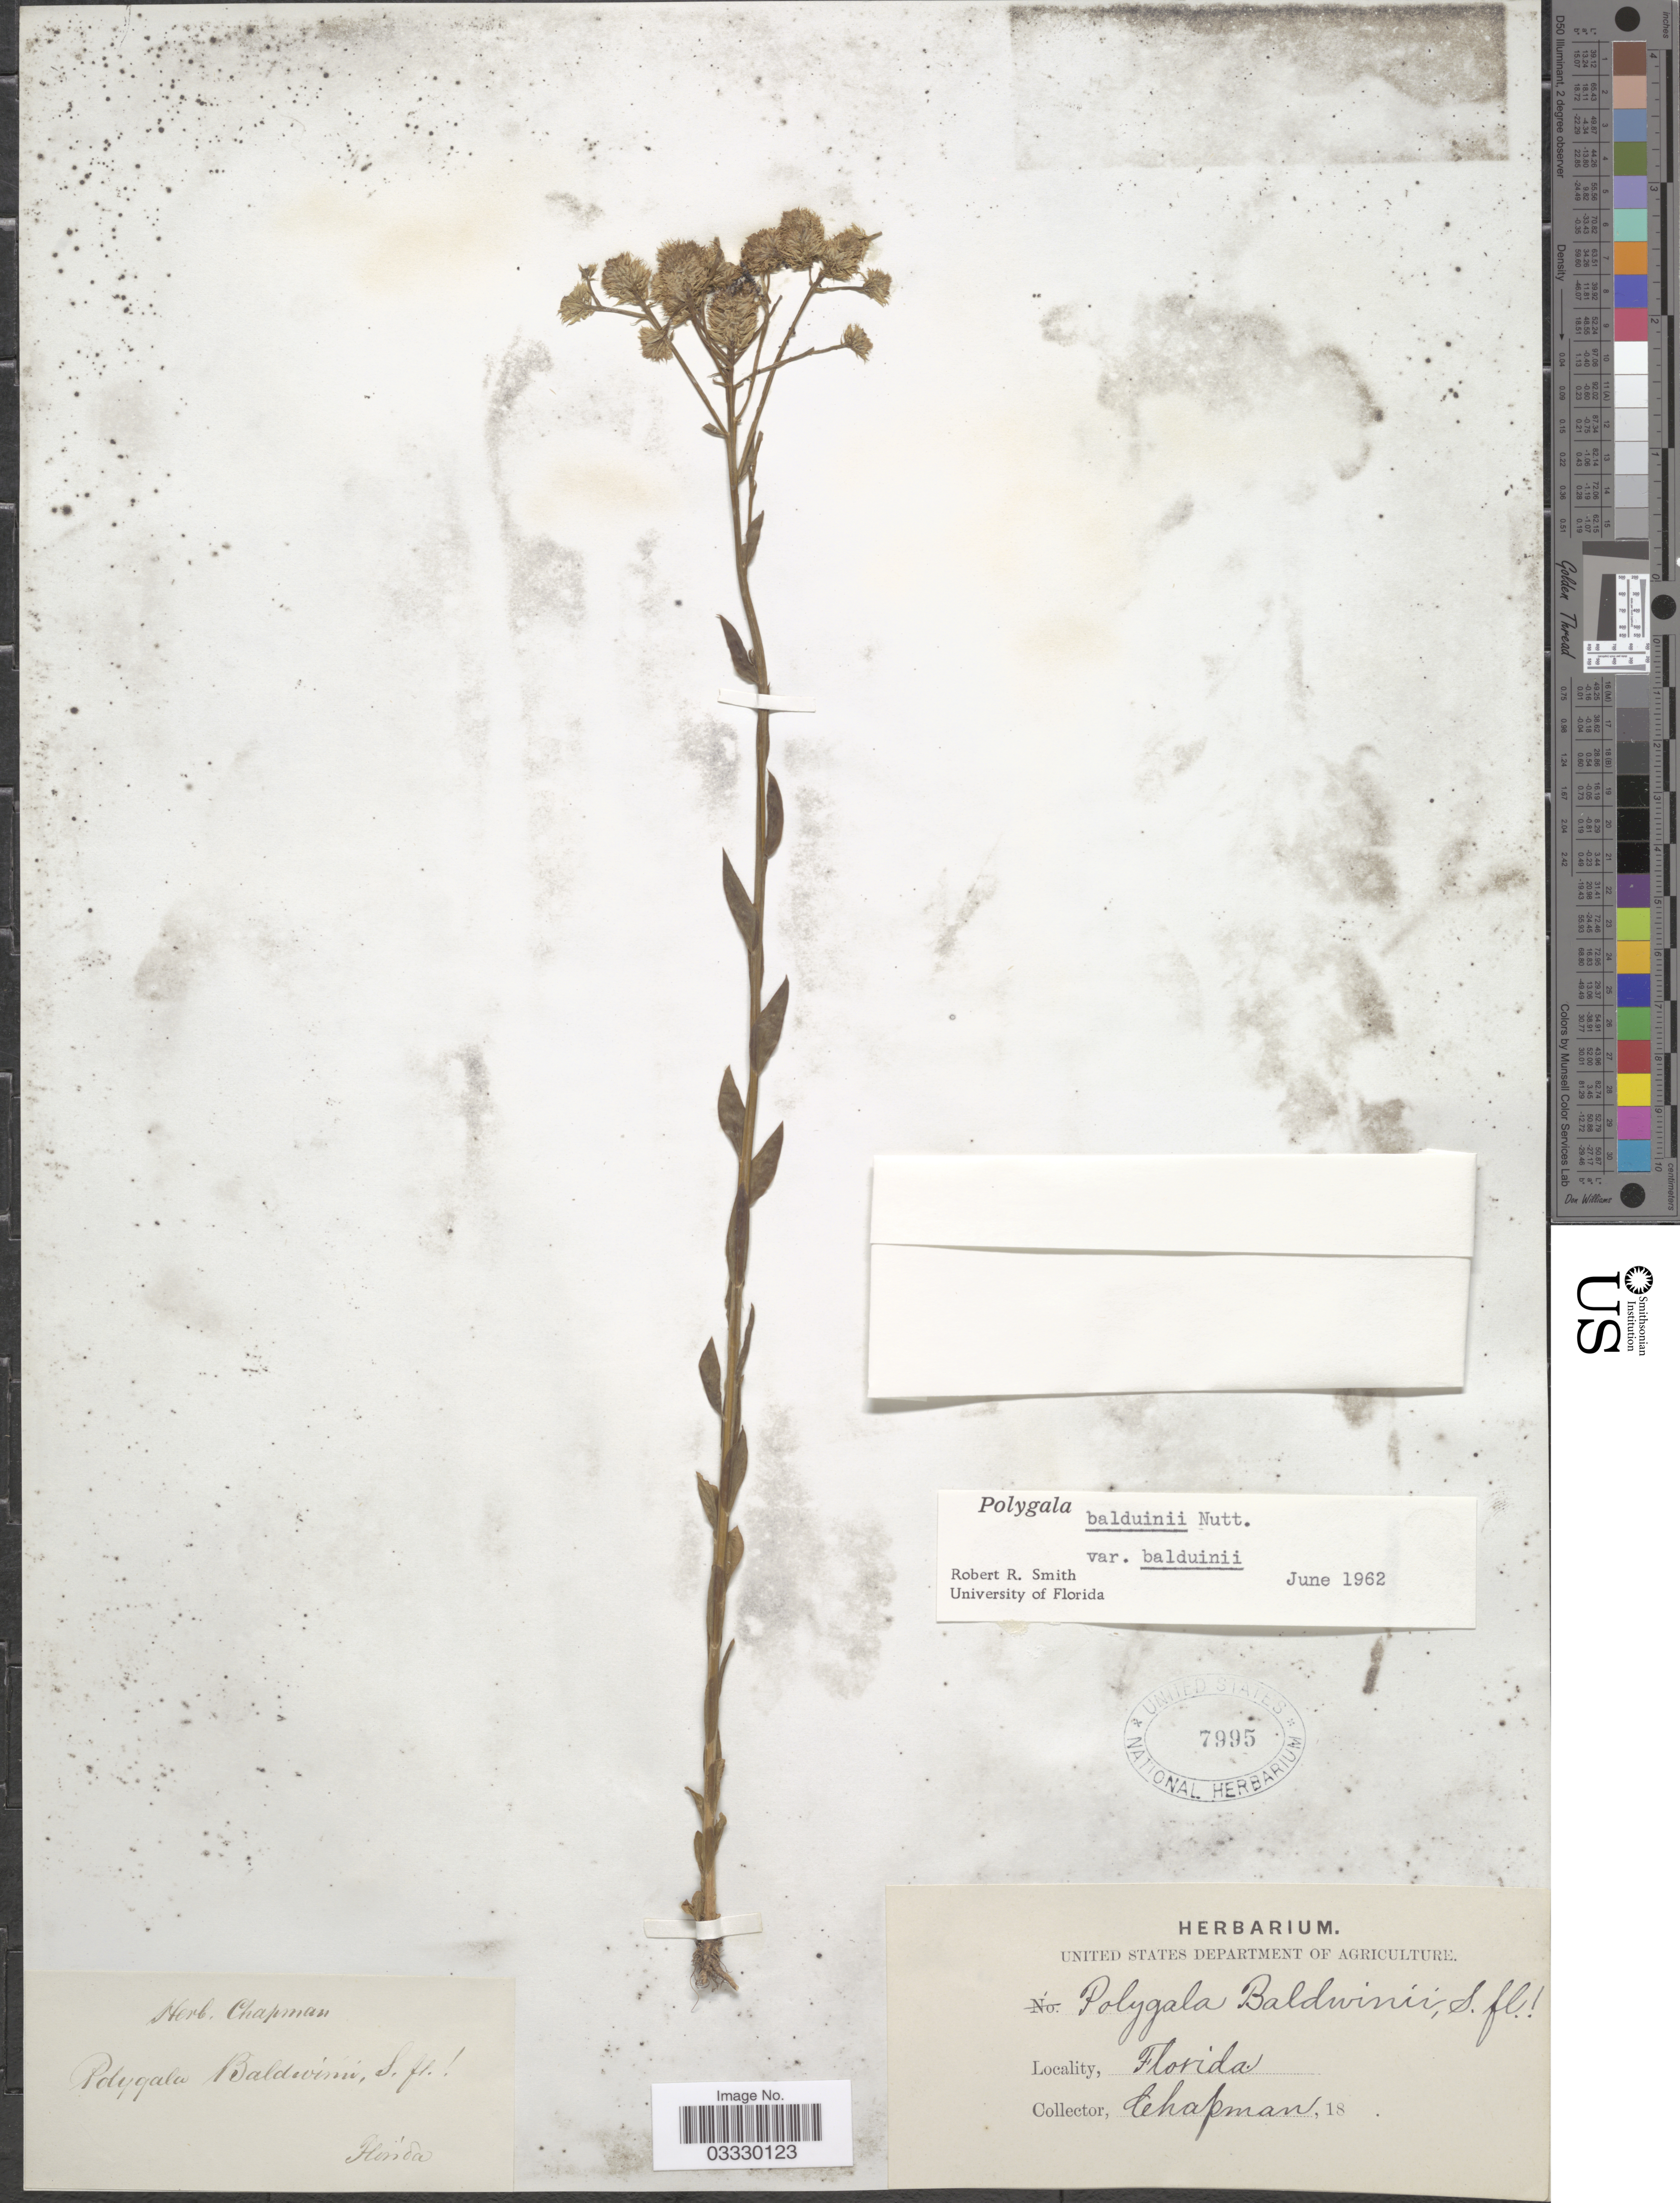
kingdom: Plantae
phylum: Tracheophyta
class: Magnoliopsida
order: Fabales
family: Polygalaceae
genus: Polygala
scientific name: Polygala balduinii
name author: Nutt.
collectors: A. Chapman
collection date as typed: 18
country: United States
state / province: Florida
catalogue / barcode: US 7995